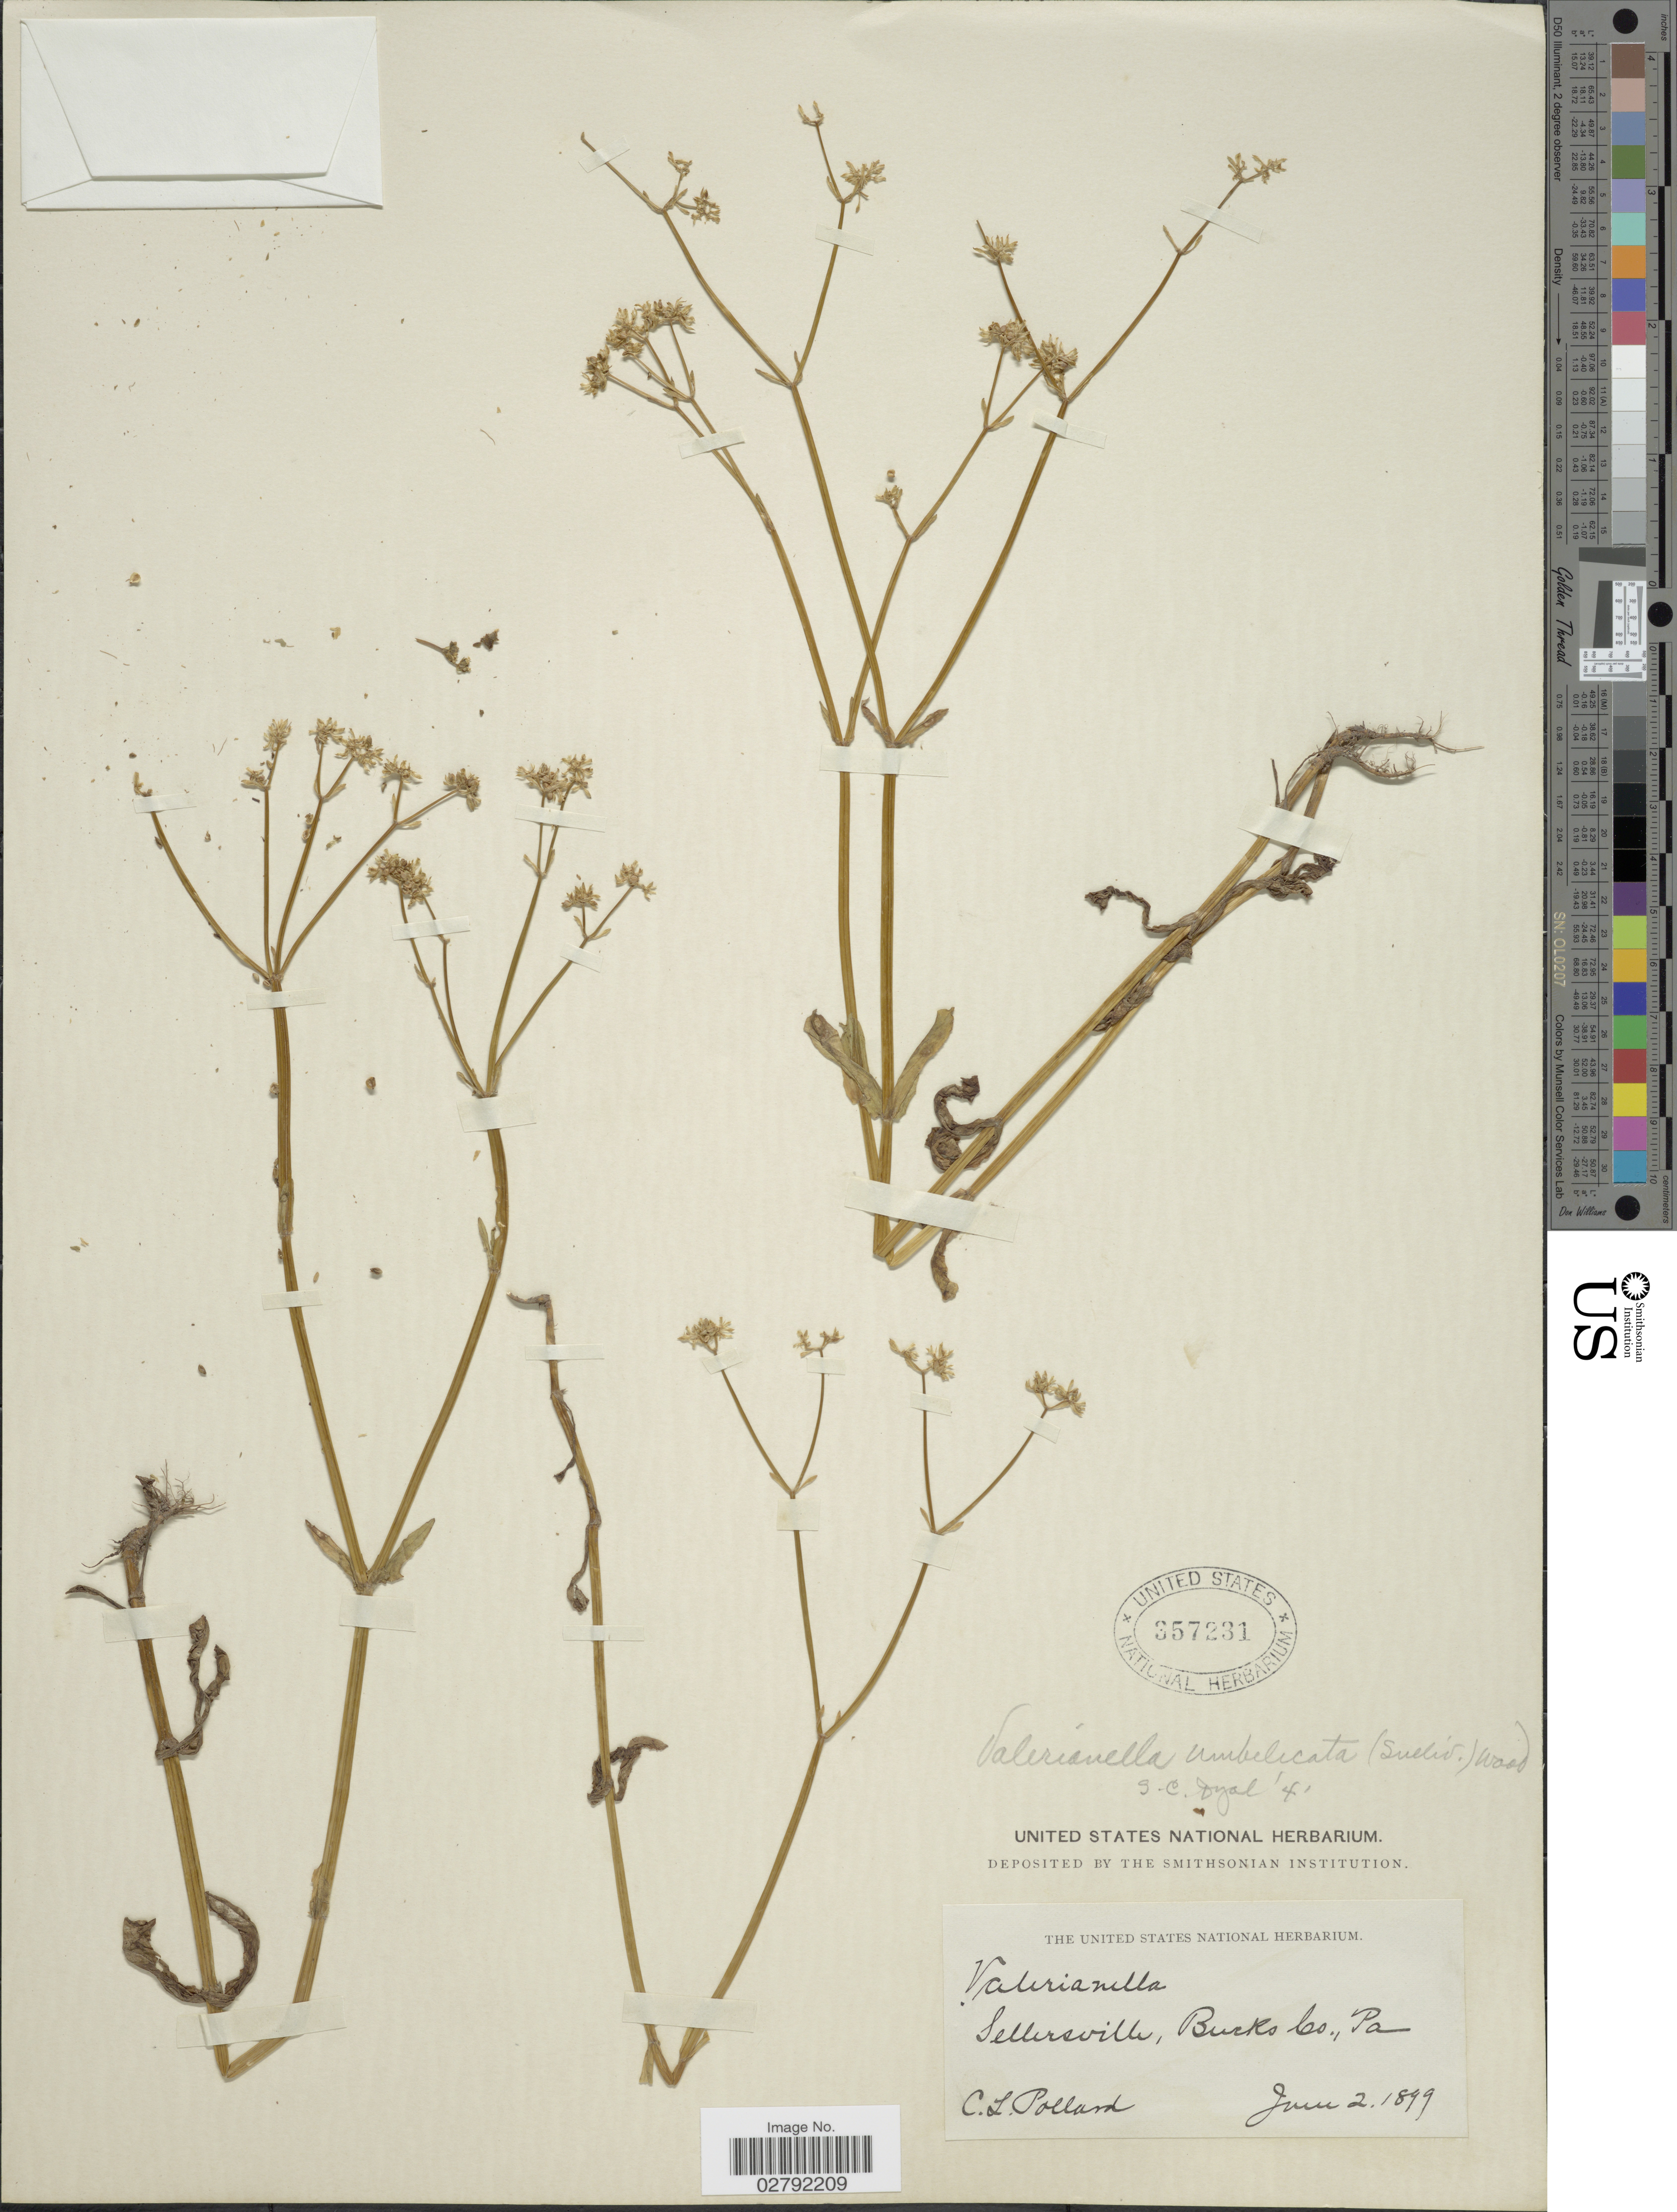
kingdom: Plantae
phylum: Tracheophyta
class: Magnoliopsida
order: Dipsacales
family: Caprifoliaceae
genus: Valerianella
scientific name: Valerianella umbilicata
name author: (Sull.) Alph. Wood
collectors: C. L. Pollard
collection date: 1899-06-02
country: United States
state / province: Pennsylvania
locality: Sellersville, Bucks Co.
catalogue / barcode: US 357231